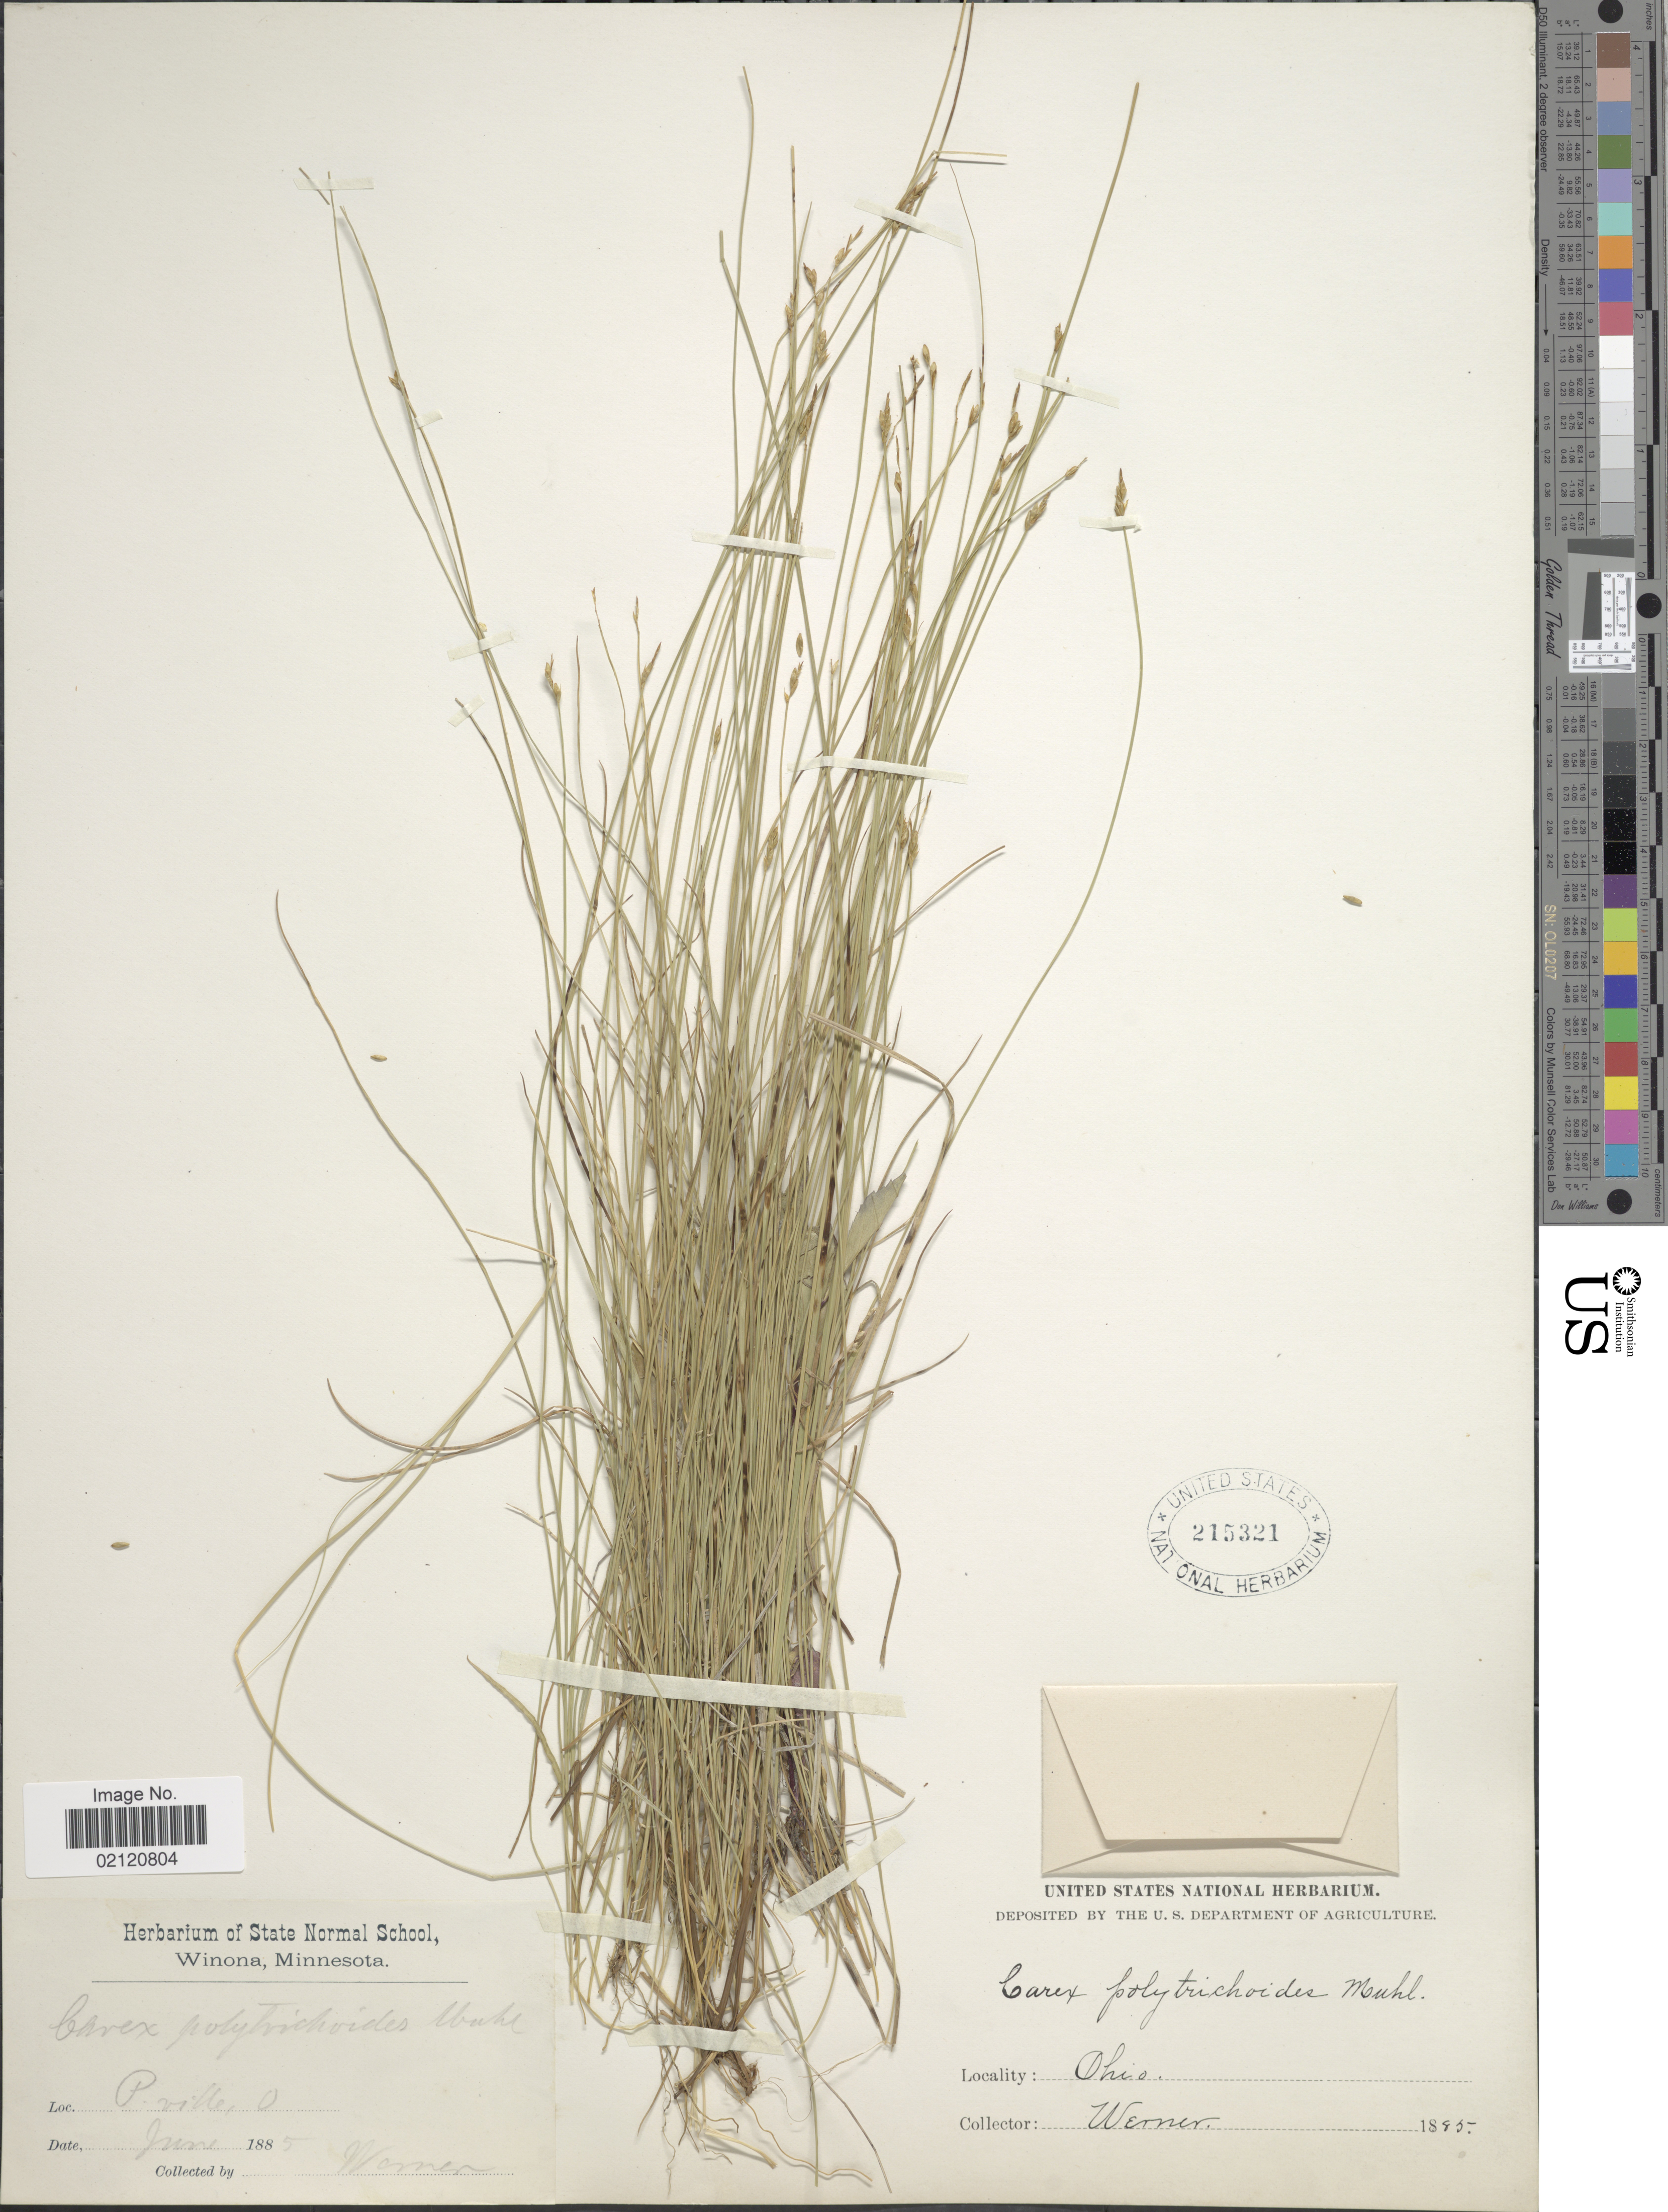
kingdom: Plantae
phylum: Tracheophyta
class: Liliopsida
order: Poales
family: Cyperaceae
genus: Carex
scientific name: Carex leptalea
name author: Wahlenb.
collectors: -. Werner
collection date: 1885-06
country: United States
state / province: Ohio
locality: P-ville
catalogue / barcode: US 215321